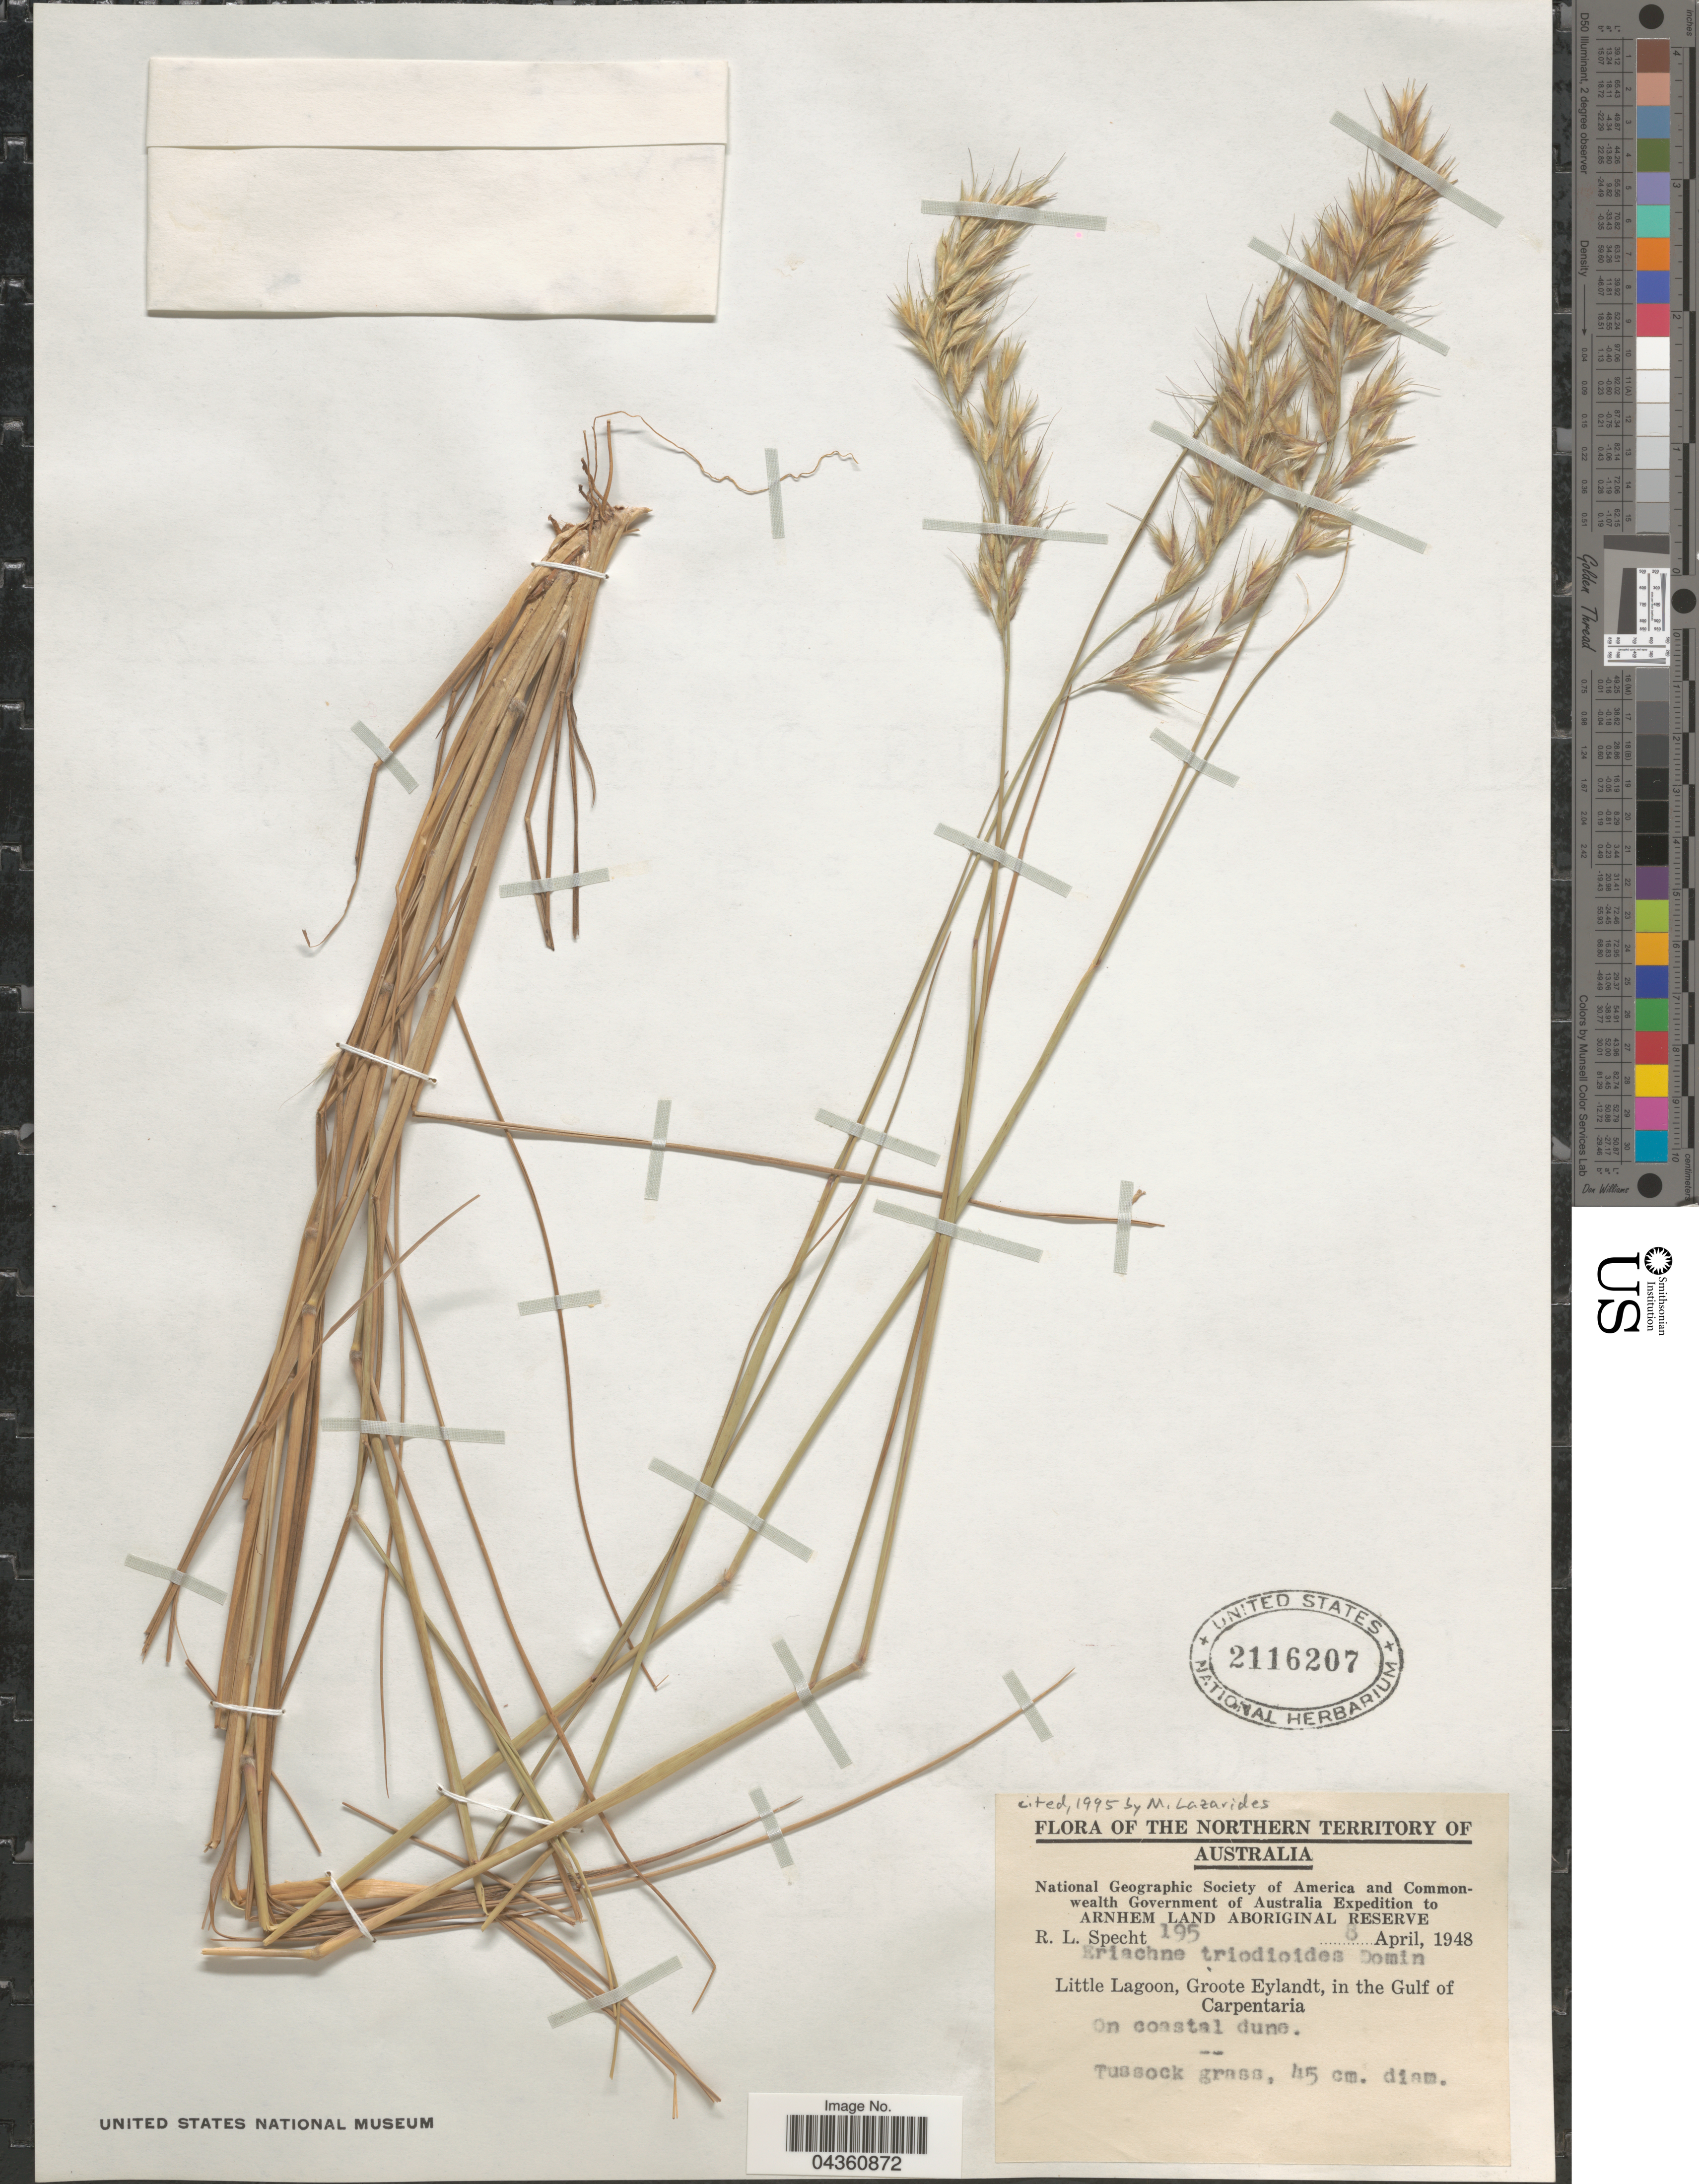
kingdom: Plantae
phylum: Tracheophyta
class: Liliopsida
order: Poales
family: Poaceae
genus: Eriachne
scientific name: Eriachne triodioides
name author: Domin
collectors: R. L. Specht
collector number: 195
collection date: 1948-04-08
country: Australia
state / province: Northern Territory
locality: National Geographic Society of America and Commonwealth Government of Australia Expedition to Arnhem Land Aboriginal Reserve. Little Lagoon, Groote Eylandt, in the Gulf of Carpentaria.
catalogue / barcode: US 2116207